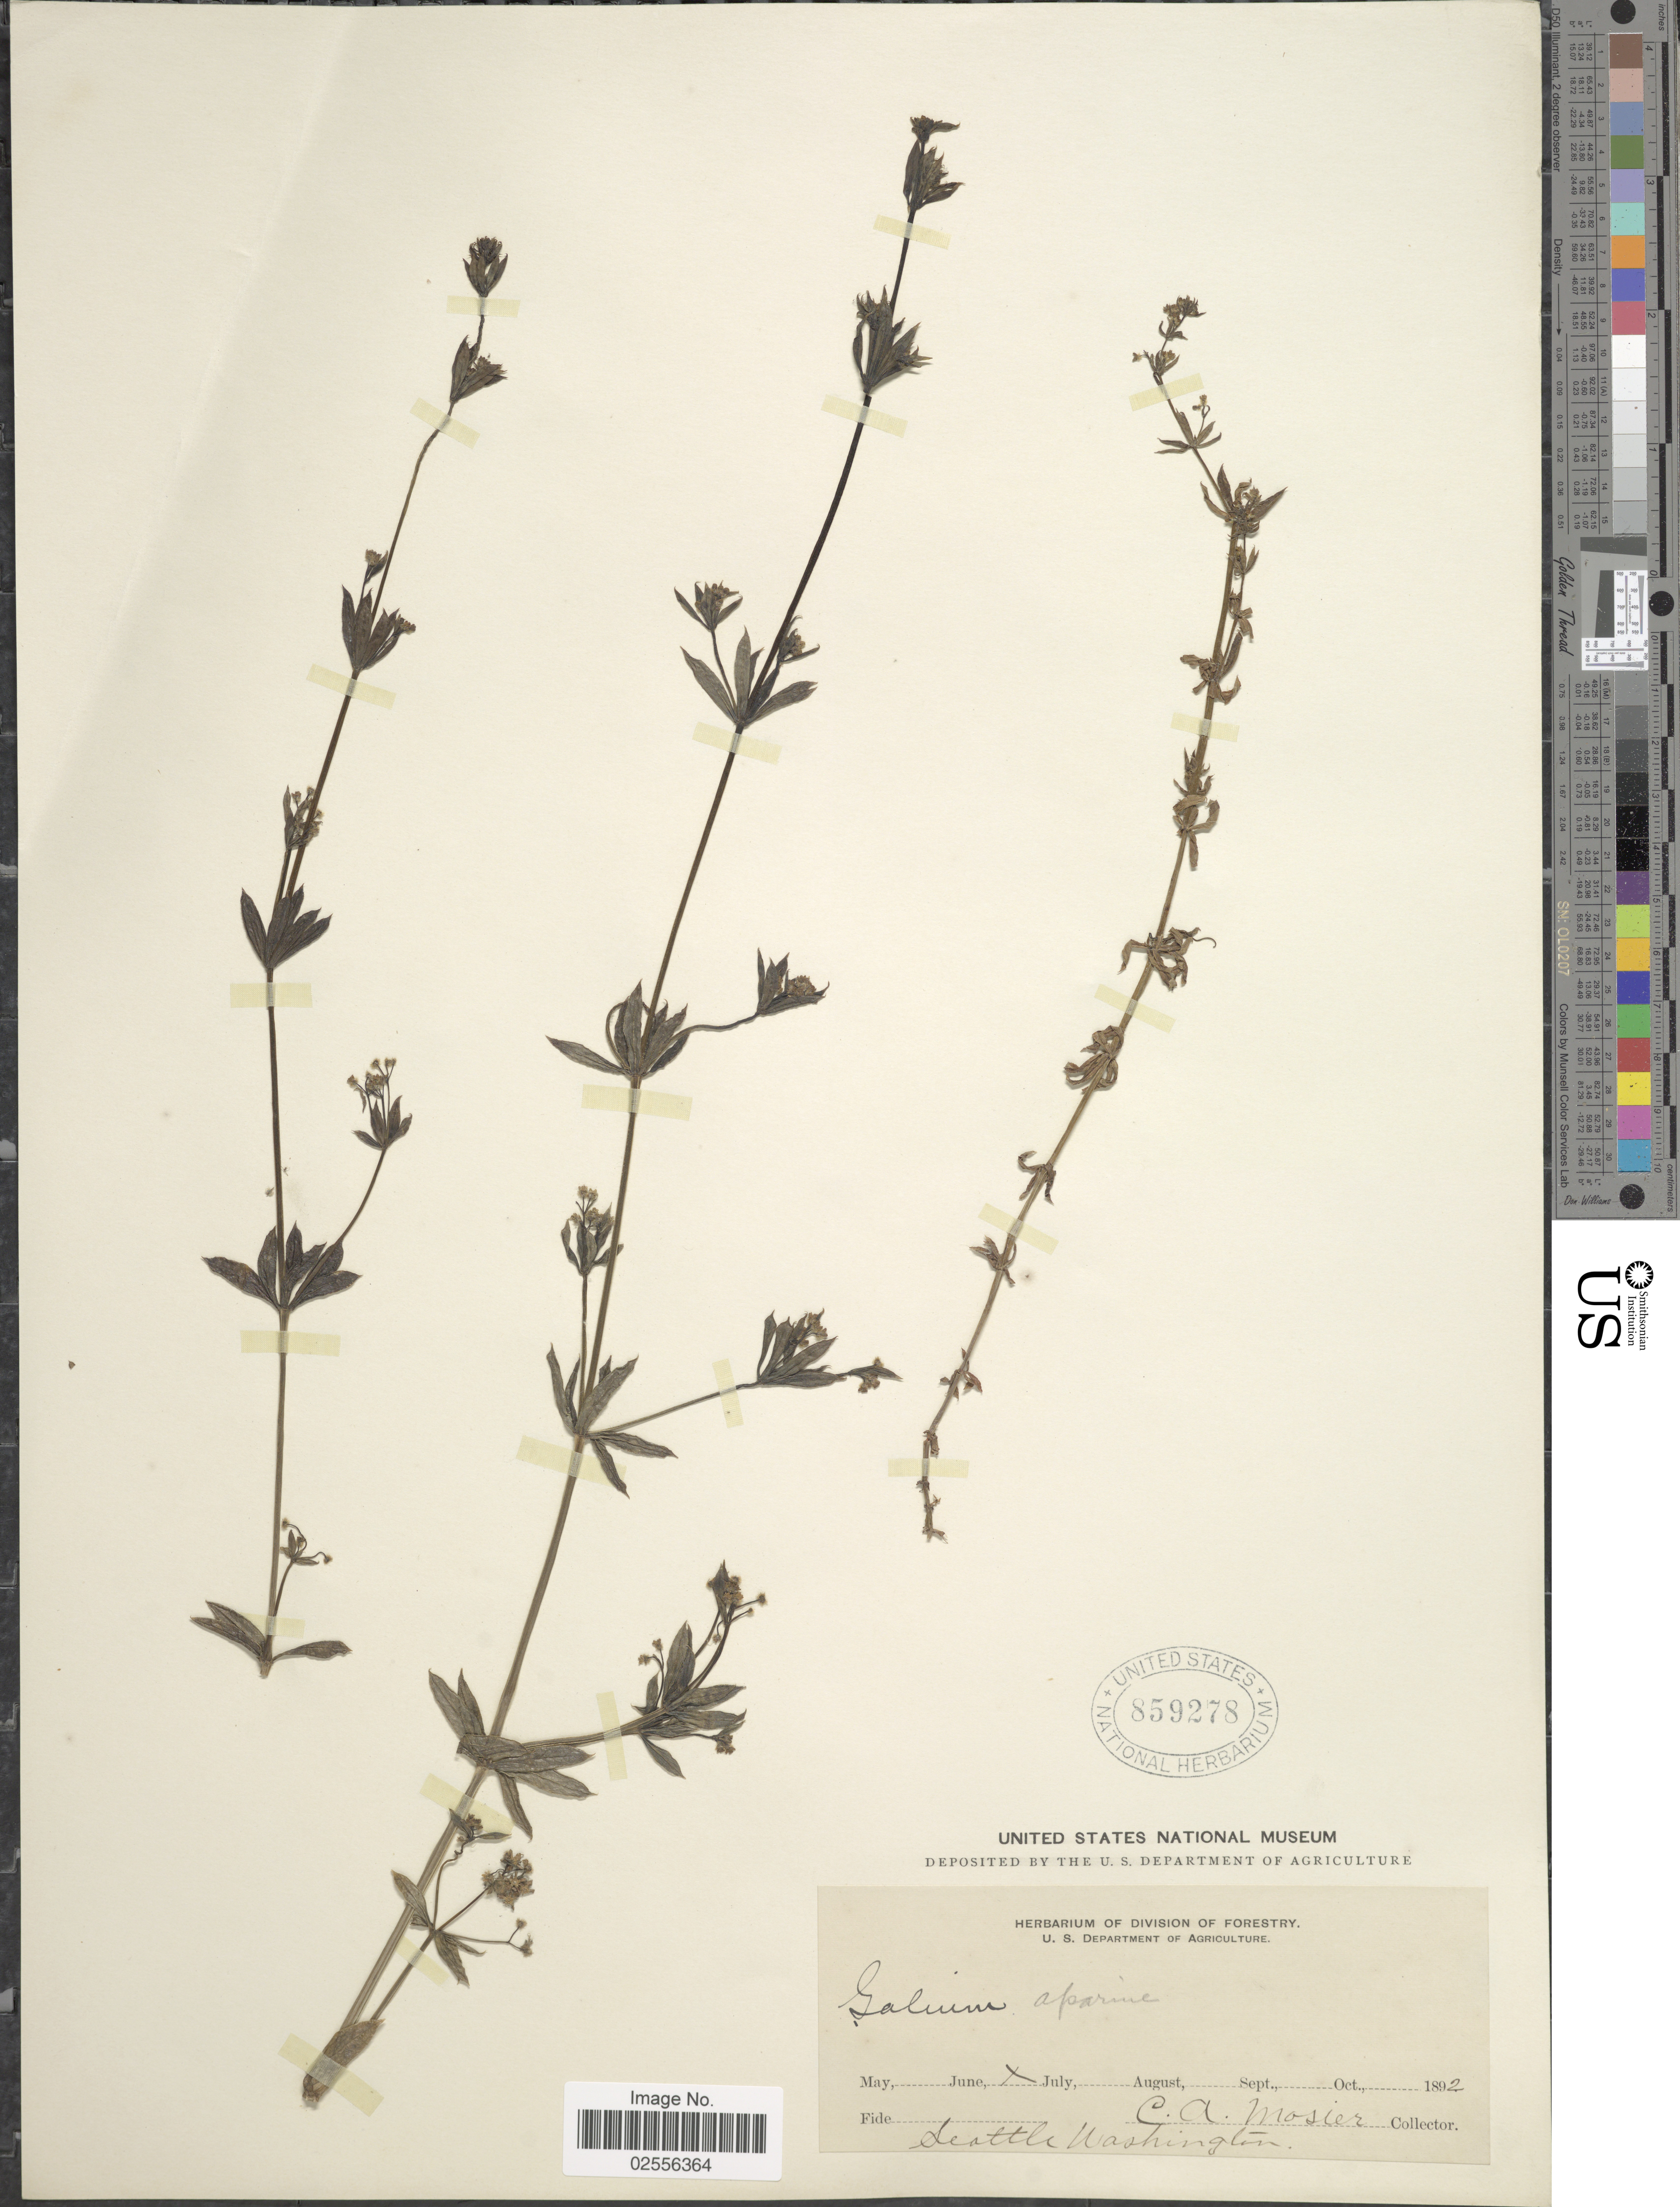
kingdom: Plantae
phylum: Tracheophyta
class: Magnoliopsida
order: Gentianales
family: Rubiaceae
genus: Galium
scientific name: Galium aparine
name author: L.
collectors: C. A. Mosier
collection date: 1892-06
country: United States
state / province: Washington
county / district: King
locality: Seattle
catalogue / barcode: US 859278